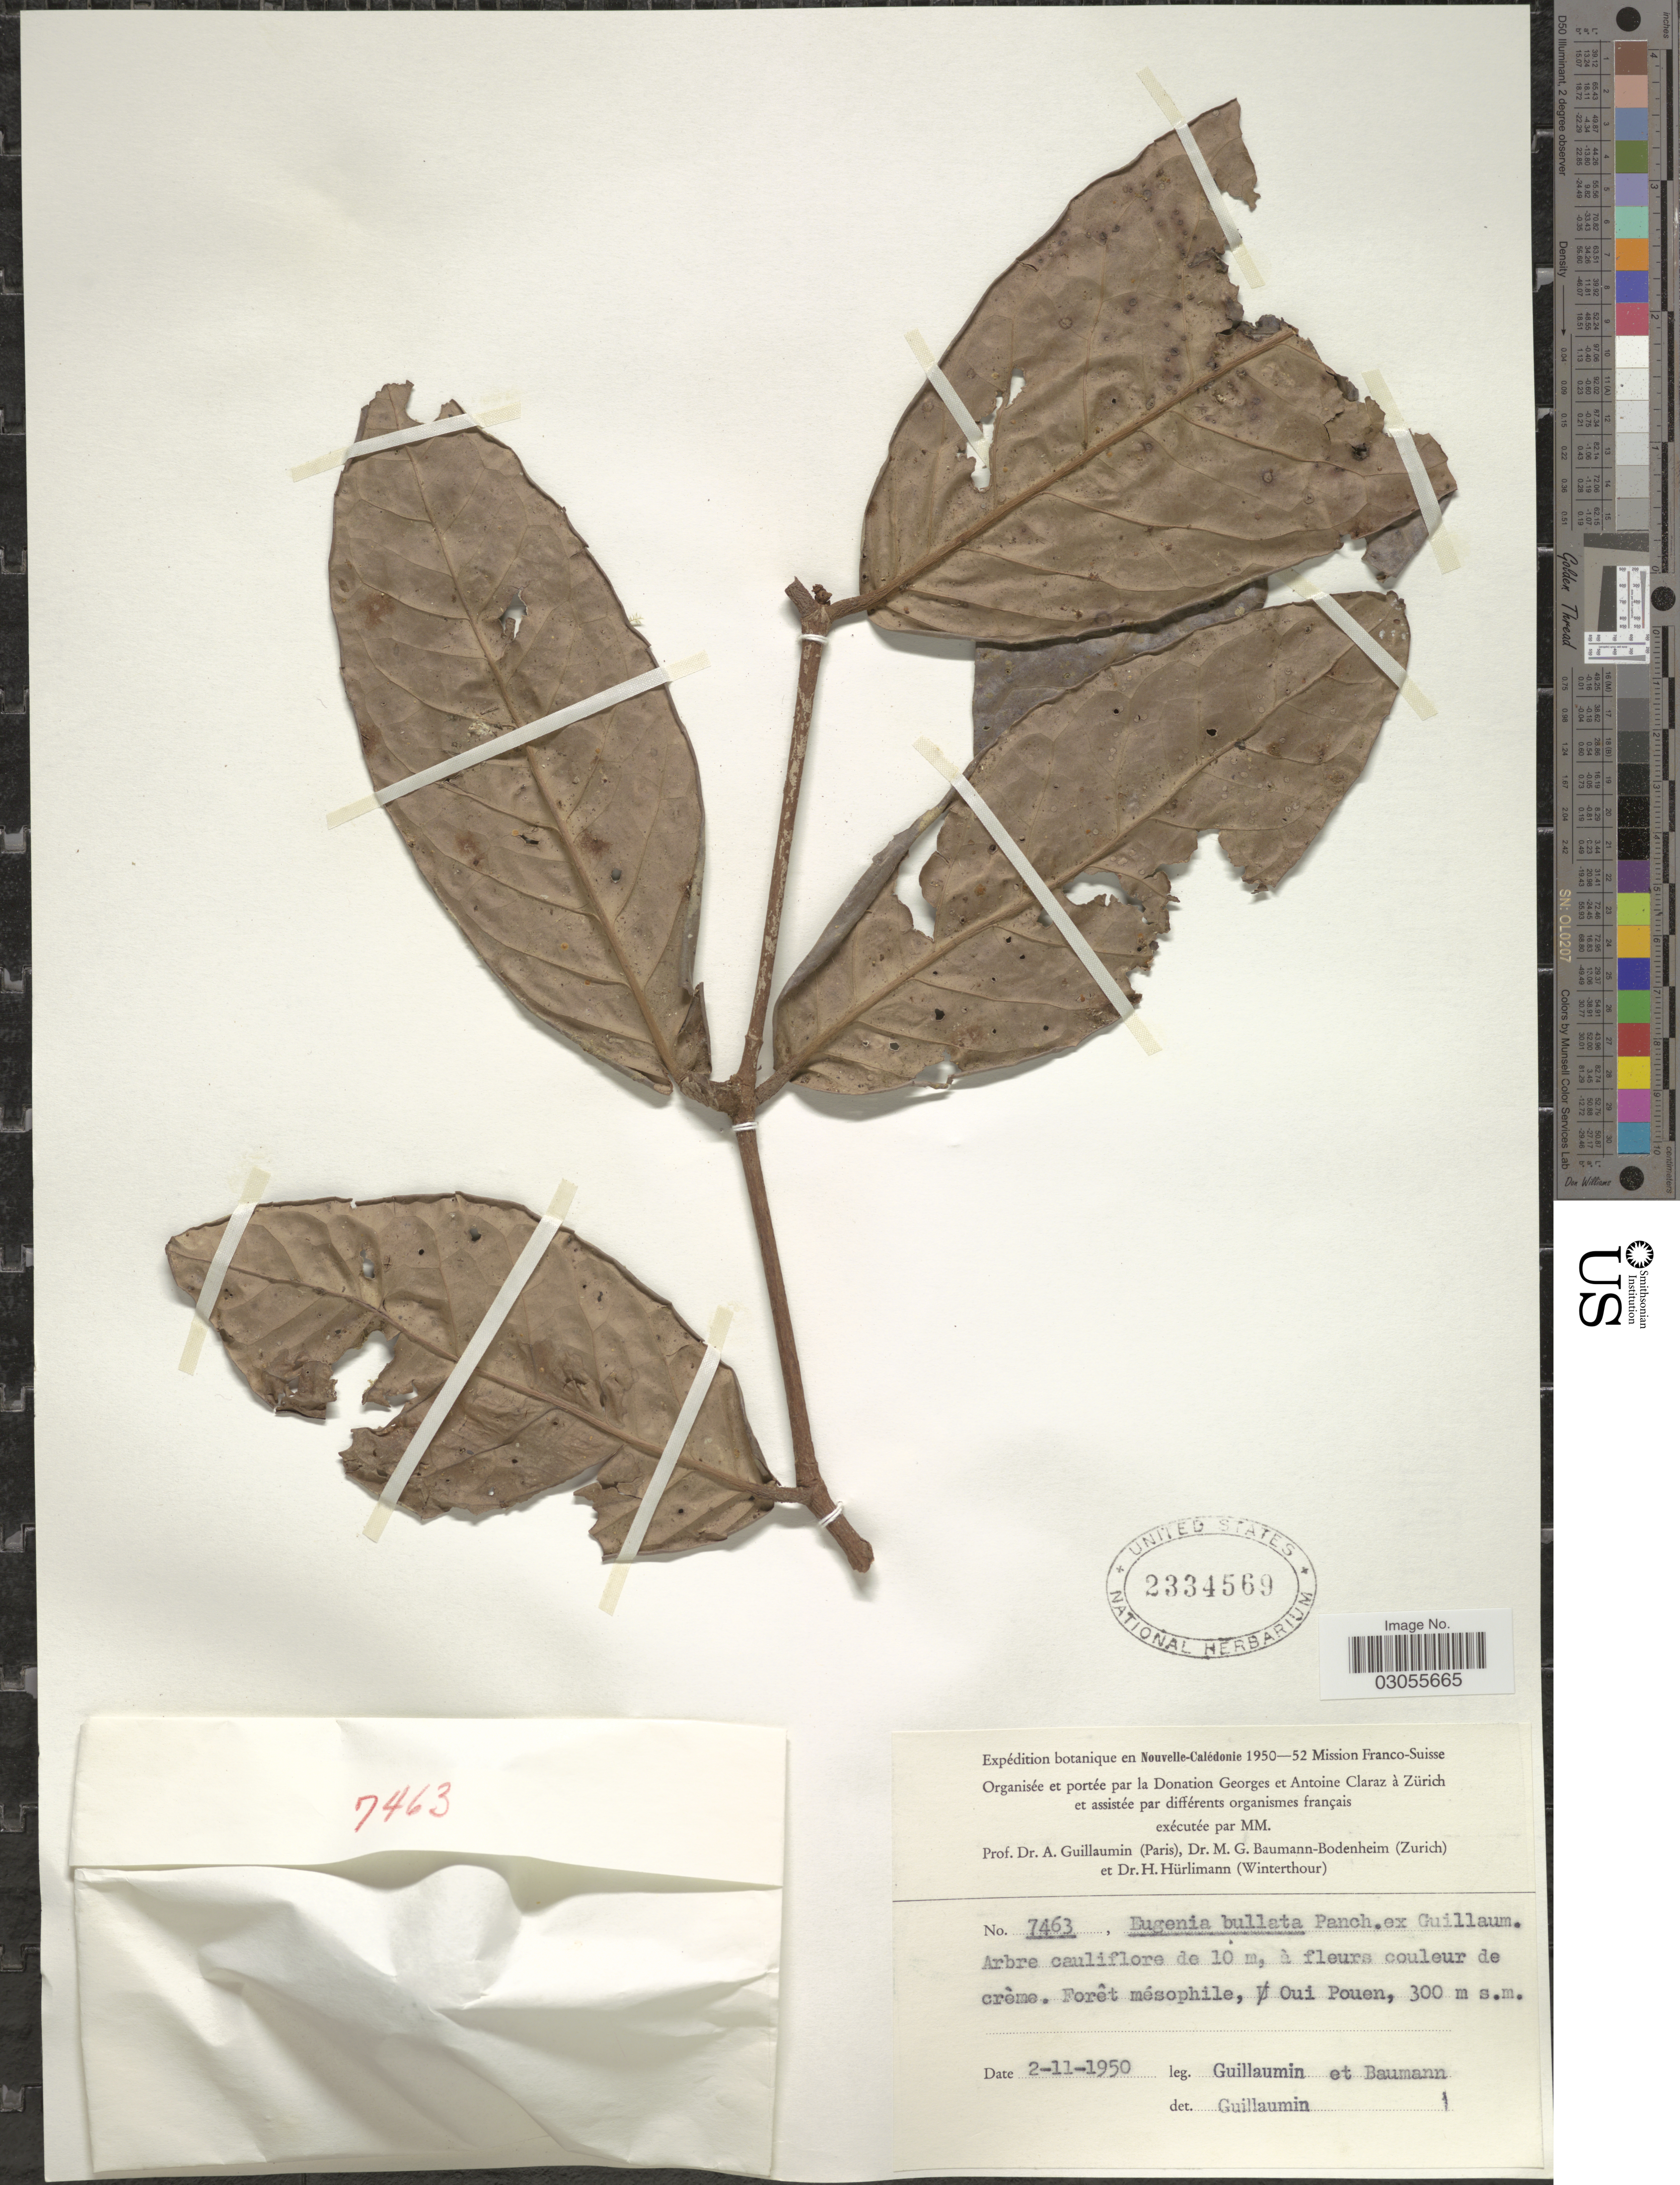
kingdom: Plantae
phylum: Tracheophyta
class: Magnoliopsida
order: Myrtales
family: Myrtaceae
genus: Eugenia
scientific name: Eugenia bullata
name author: Pancher ex Guillaumin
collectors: A. Guillaumin & M. G. Baumann-Bodenheim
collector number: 7463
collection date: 1950-11-02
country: New Caledonia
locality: Oui Pouen.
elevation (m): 300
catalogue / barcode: US 2334569